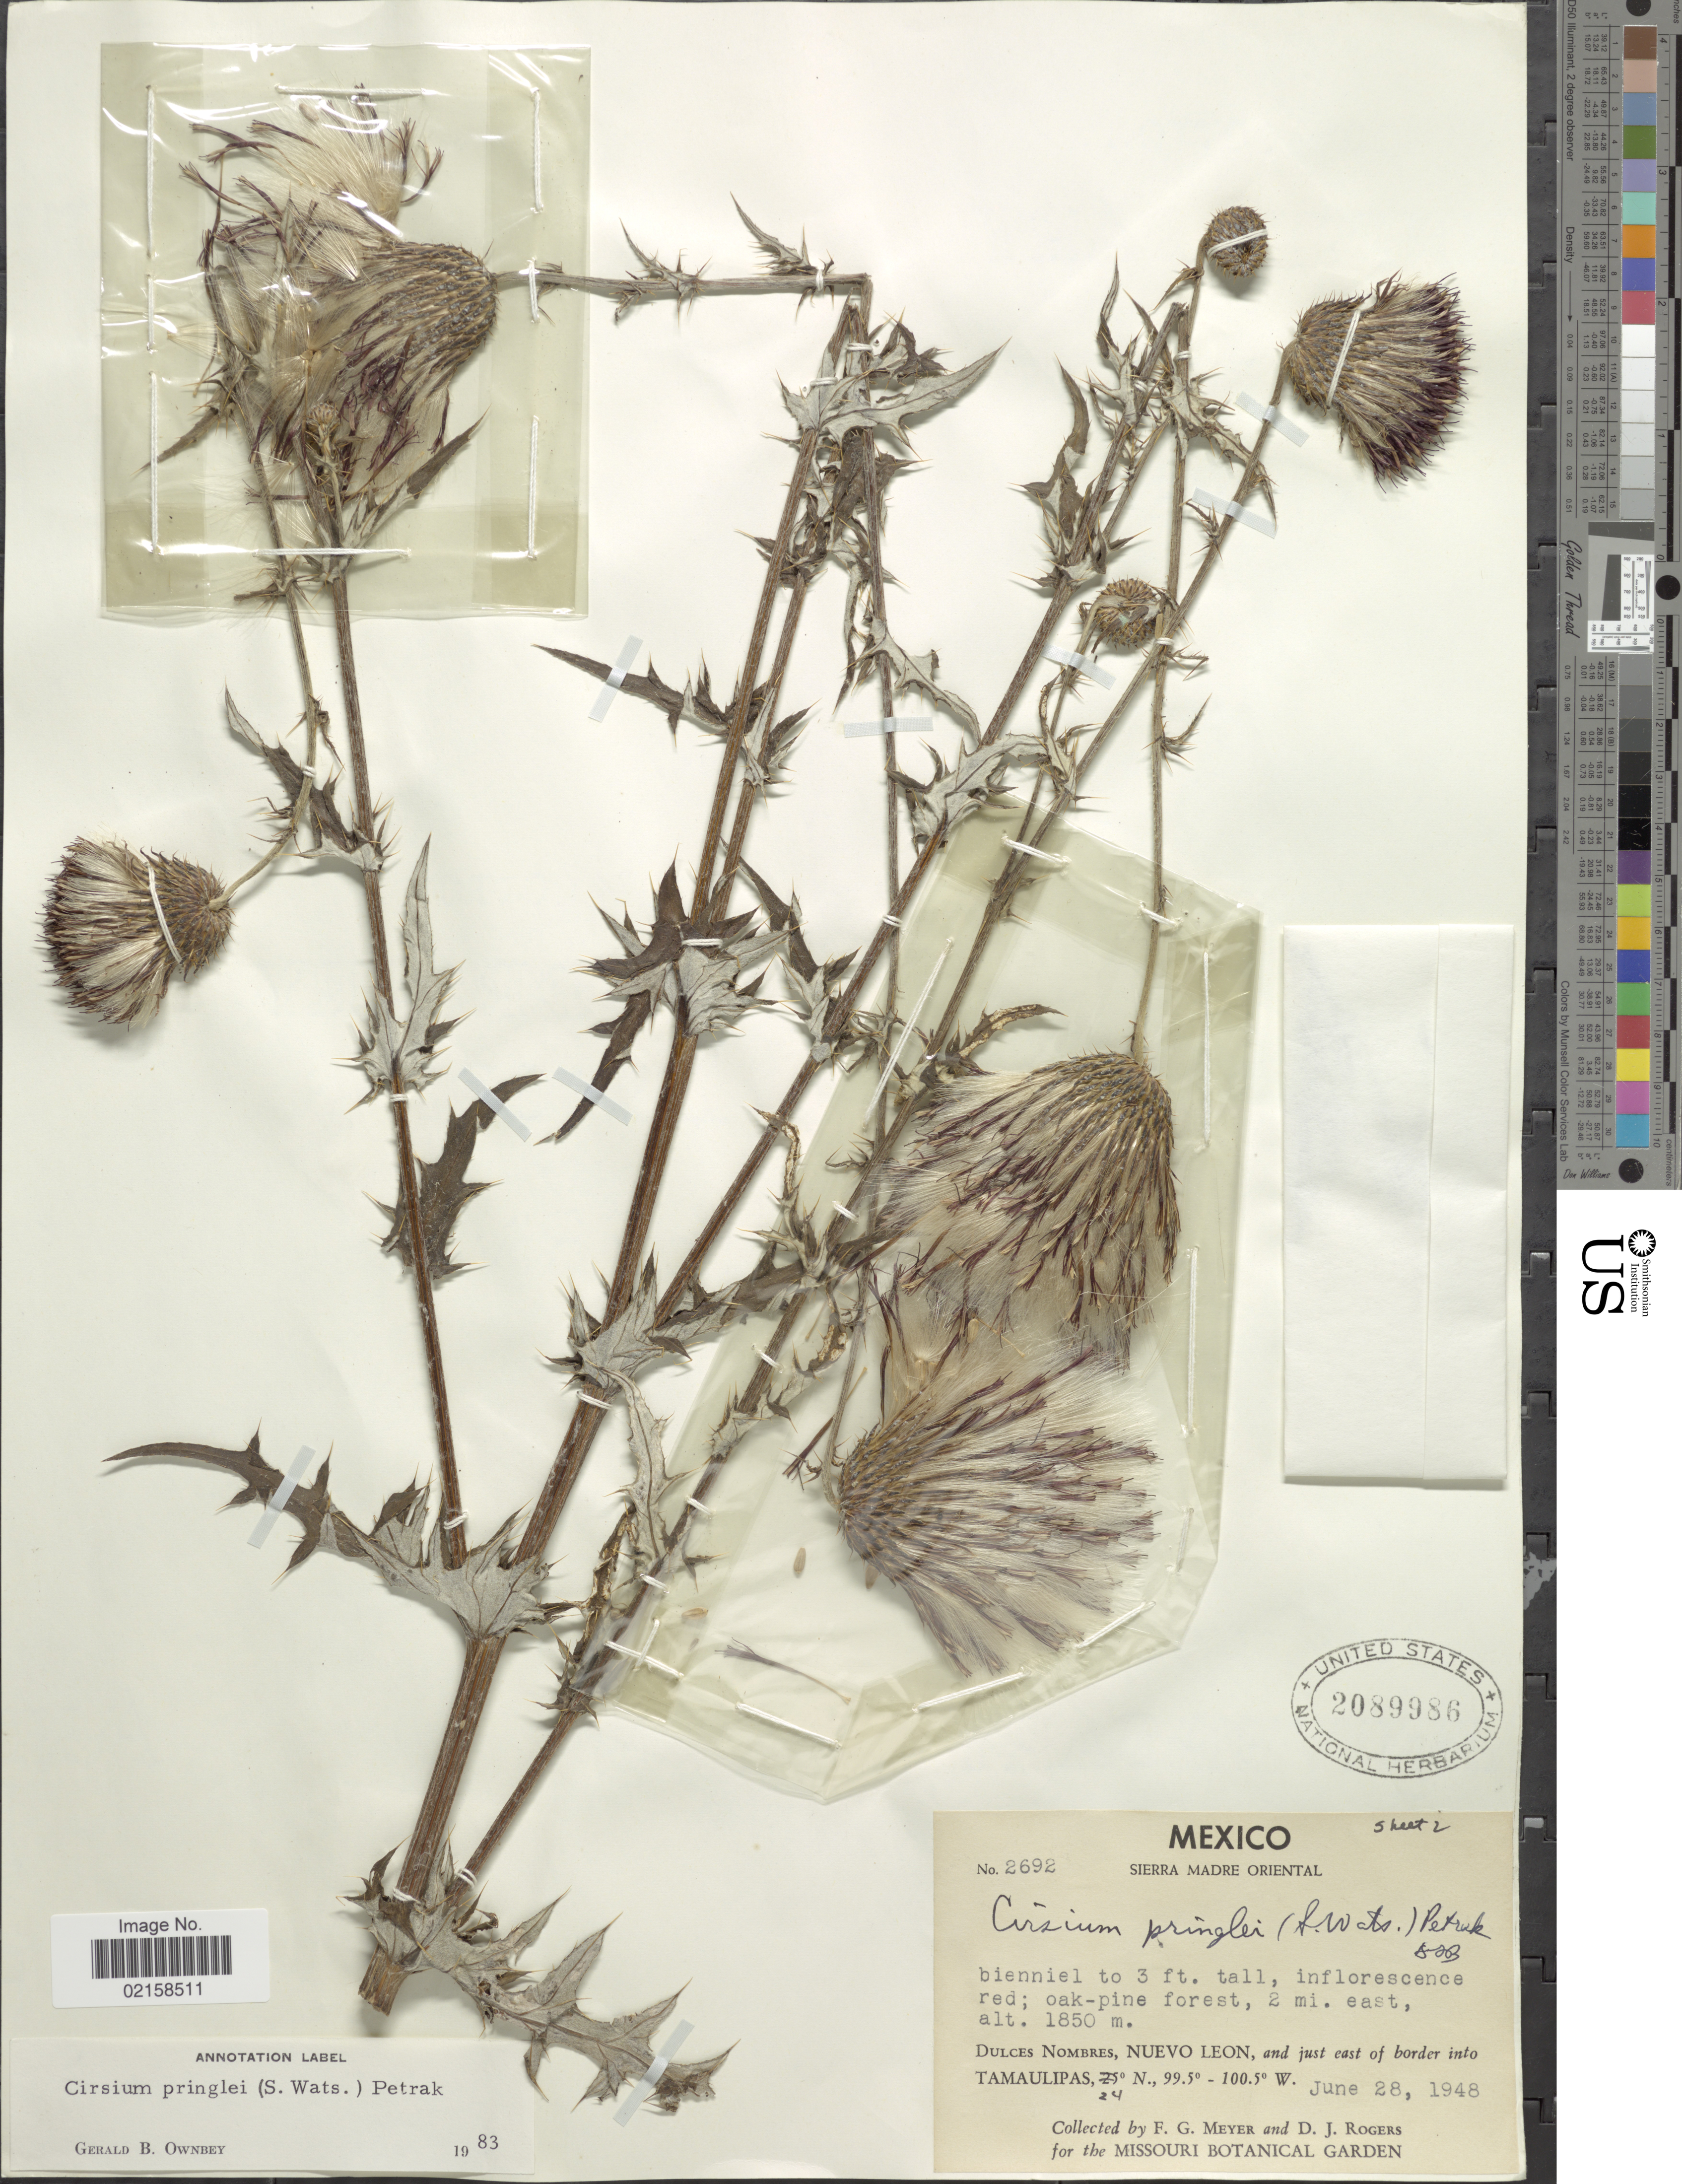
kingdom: Plantae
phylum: Tracheophyta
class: Magnoliopsida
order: Asterales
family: Asteraceae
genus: Cirsium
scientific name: Cirsium pringlei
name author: (S. Watson) Petr.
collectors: F. G. Meyer & D. J. Rogers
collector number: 2692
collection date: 1948-06-28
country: Mexico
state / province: Nuevo León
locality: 2 mi. east, Dulces Nombres, and just east of border into Tamaulipas, Sierra Madre Oriental.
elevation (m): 1850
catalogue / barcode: US 2089986